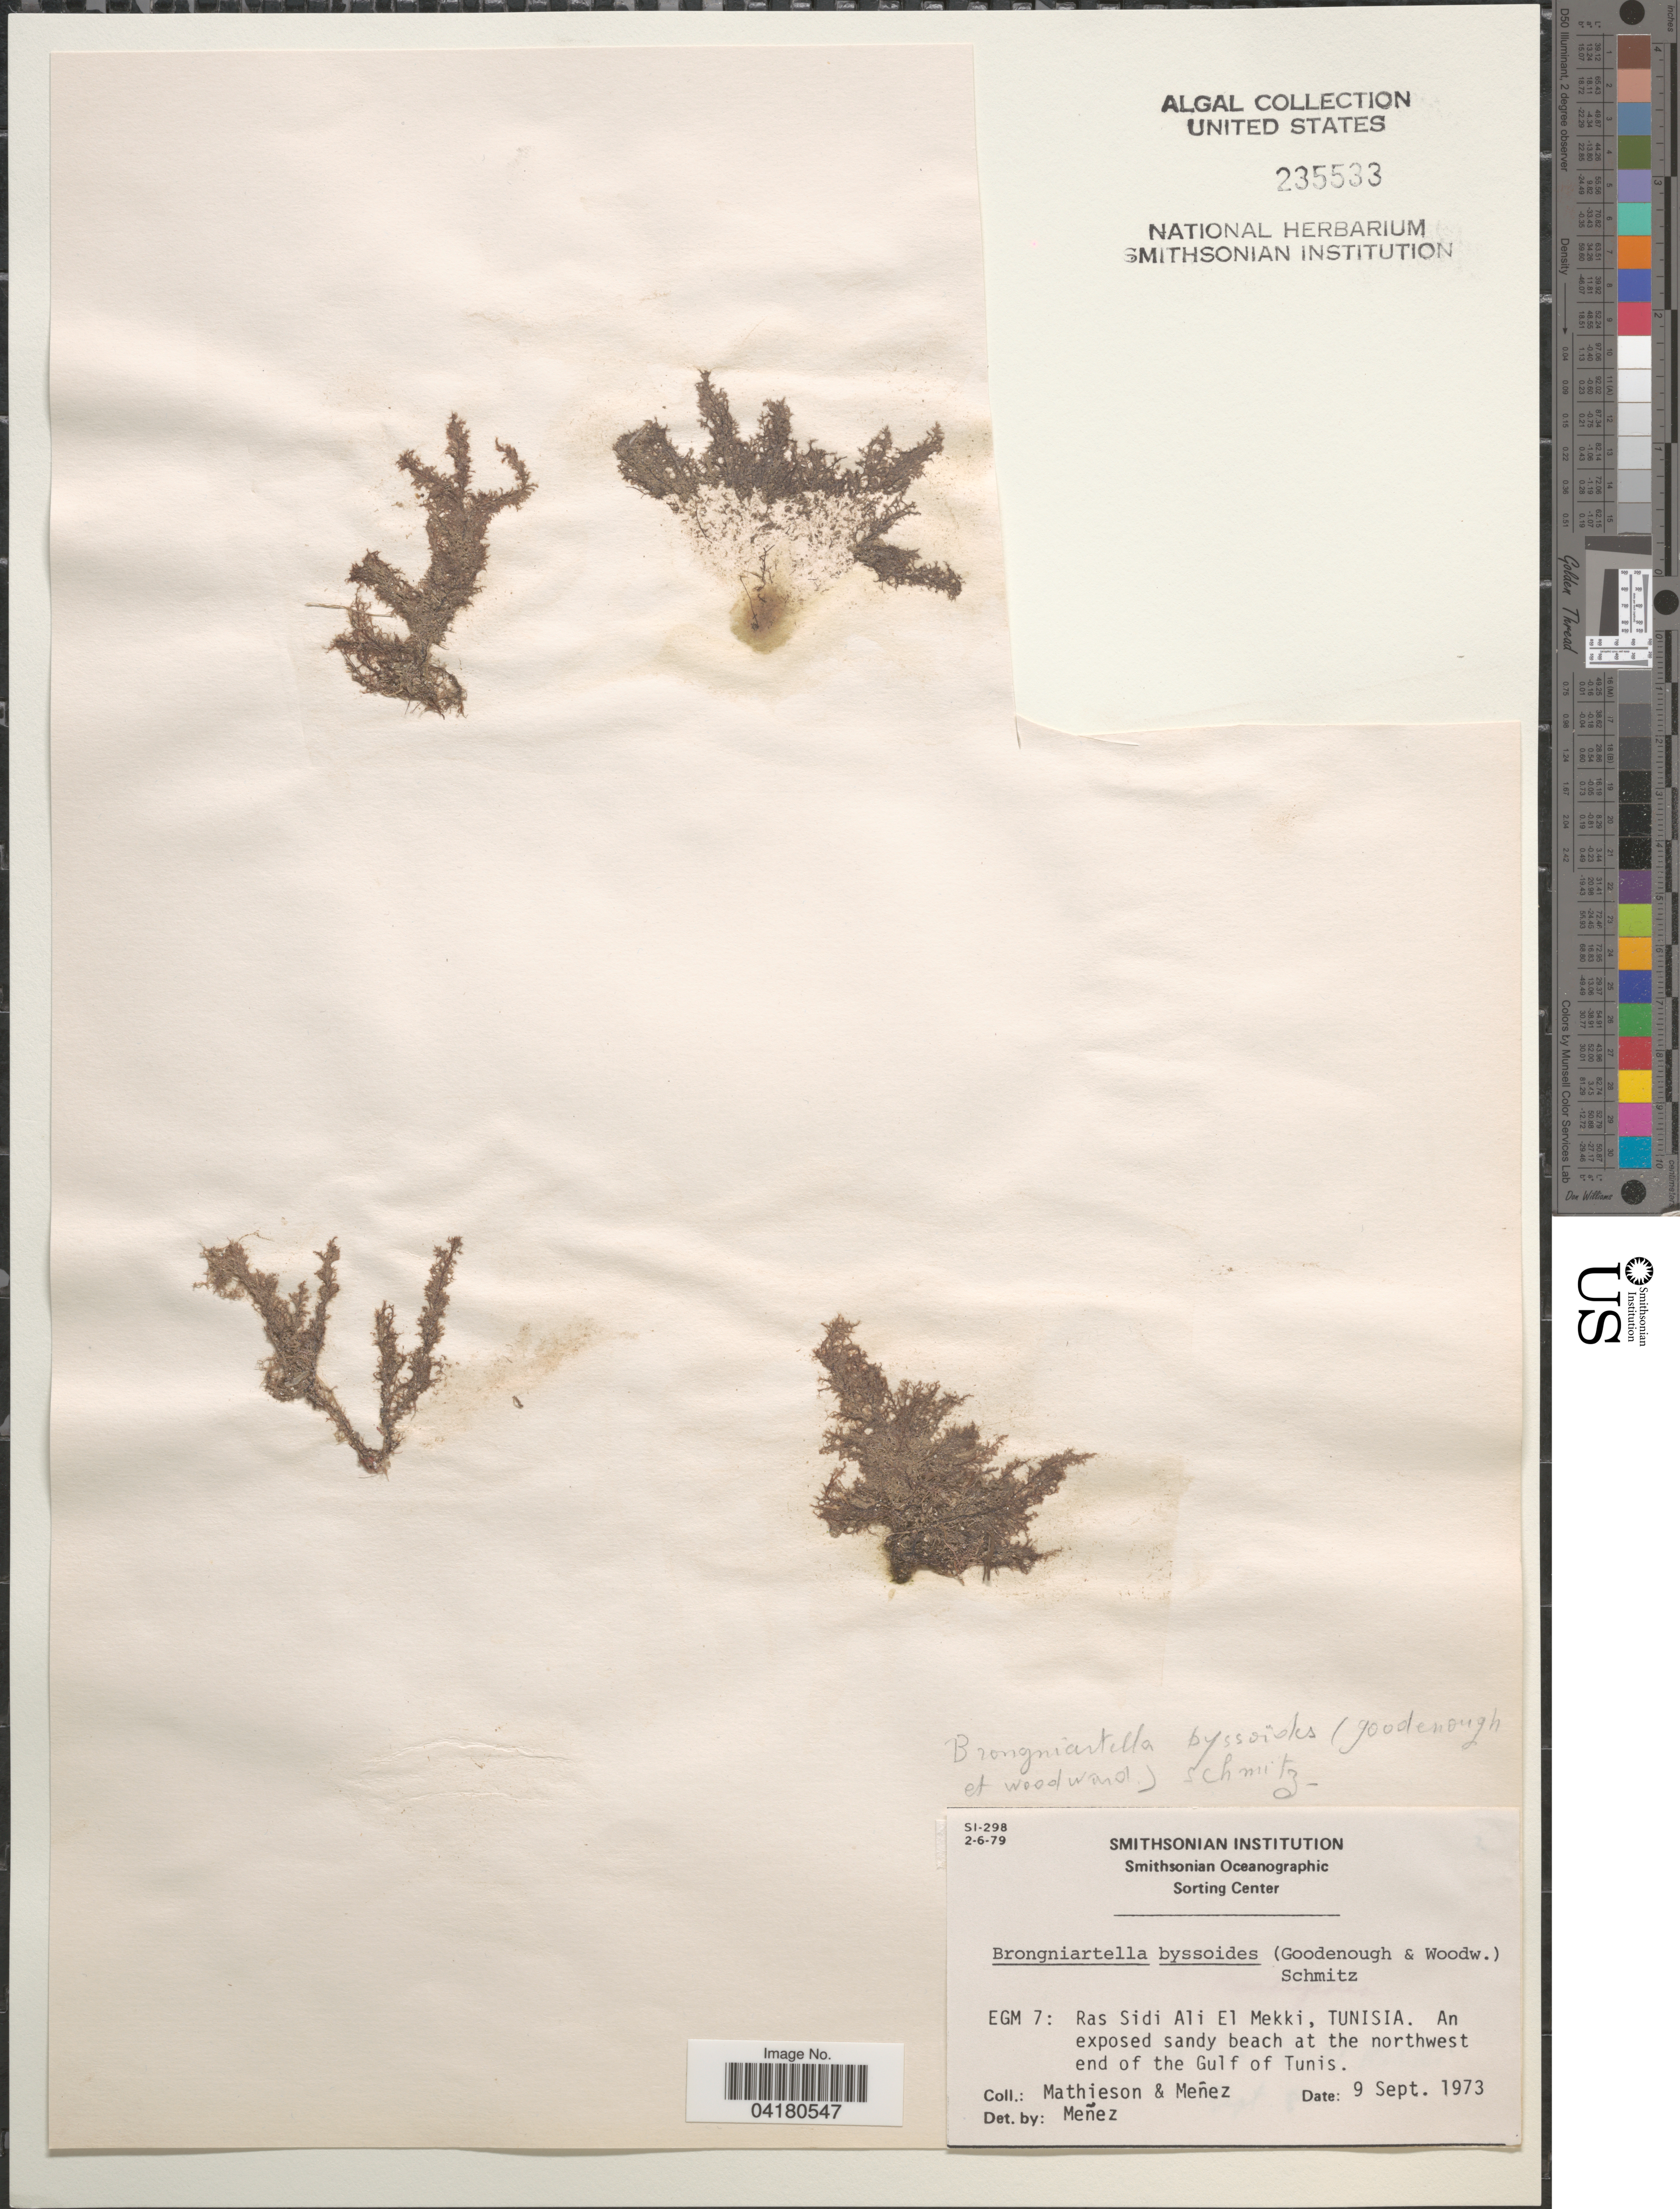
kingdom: Plantae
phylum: Rhodophyta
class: Florideophyceae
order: Ceramiales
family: Rhodomelaceae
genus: Brongniartella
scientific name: Brongniartella byssoides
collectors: Mathieson & Menez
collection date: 1973-09-09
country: Tunisia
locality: EGM 7: Ras Sidi Ali El Mekki, Tunisia. An exposed sandy beach at the northwest end of the Gulf of Tunis.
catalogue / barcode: US 235533